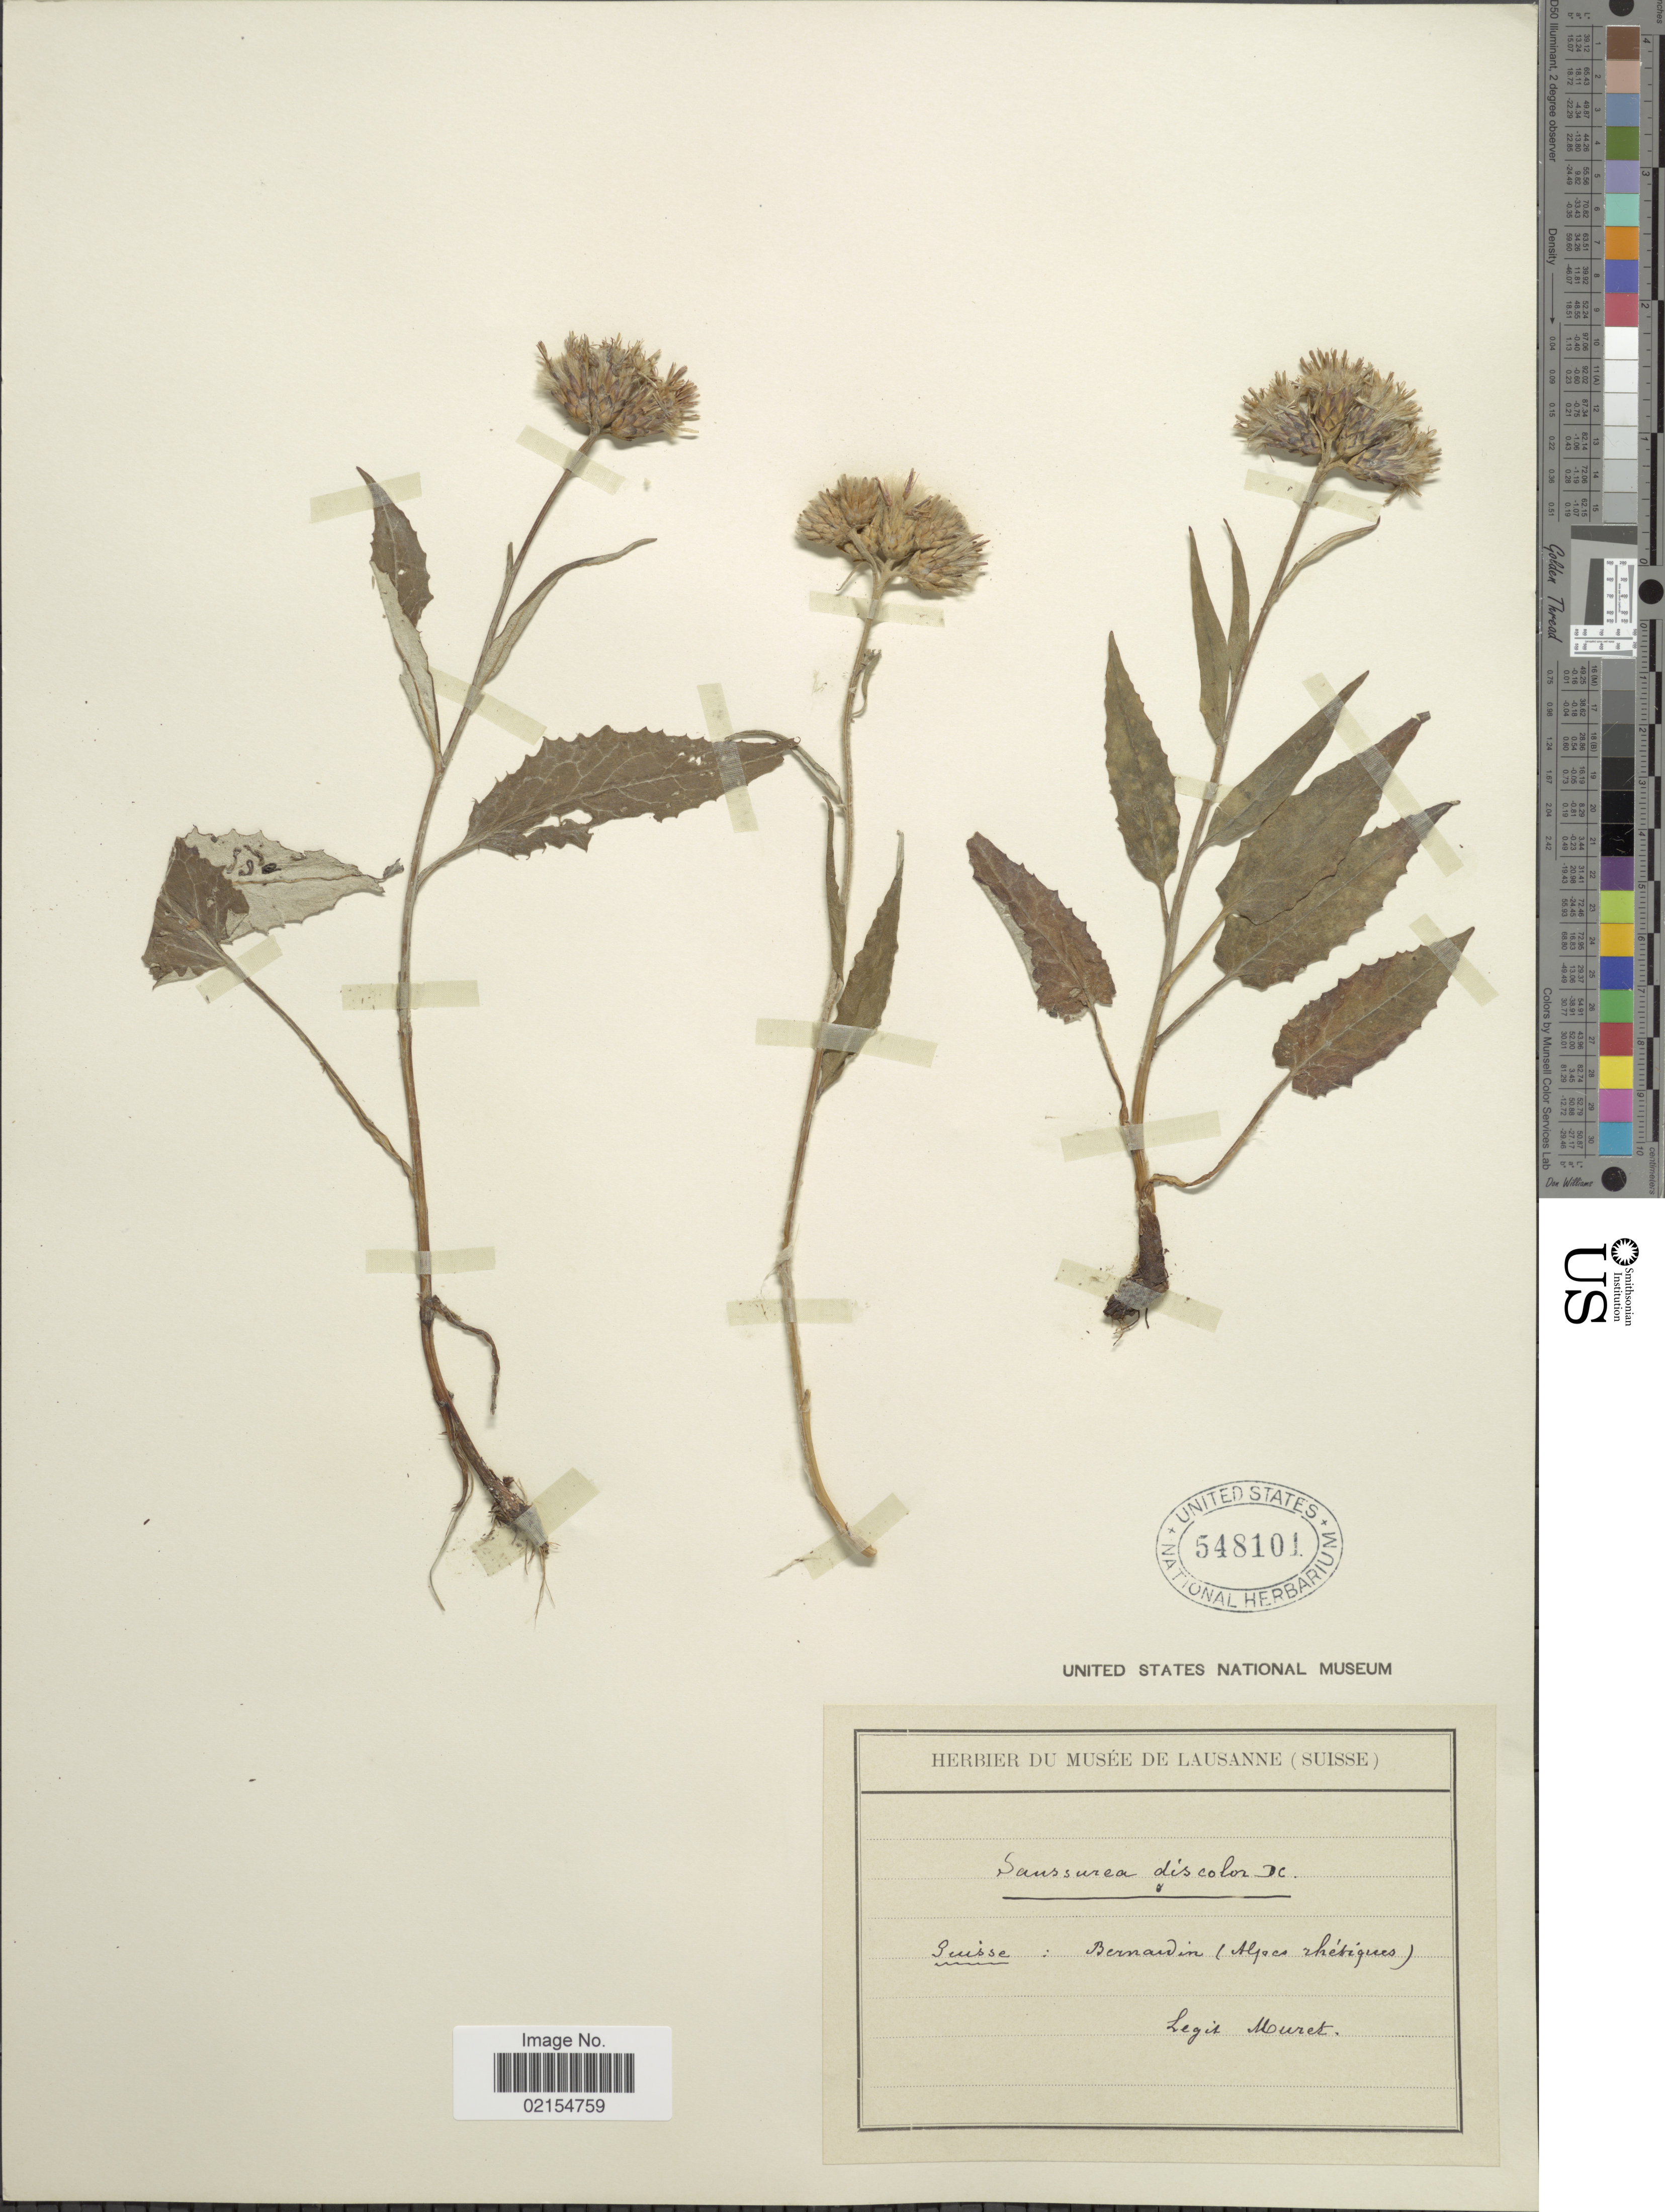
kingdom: Plantae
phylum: Tracheophyta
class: Magnoliopsida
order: Asterales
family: Asteraceae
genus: Saussurea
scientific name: Saussurea discolor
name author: (Willd.) DC.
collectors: Mouret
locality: Guisse: Bernardin (Alpes rhetiques)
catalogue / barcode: US 548101